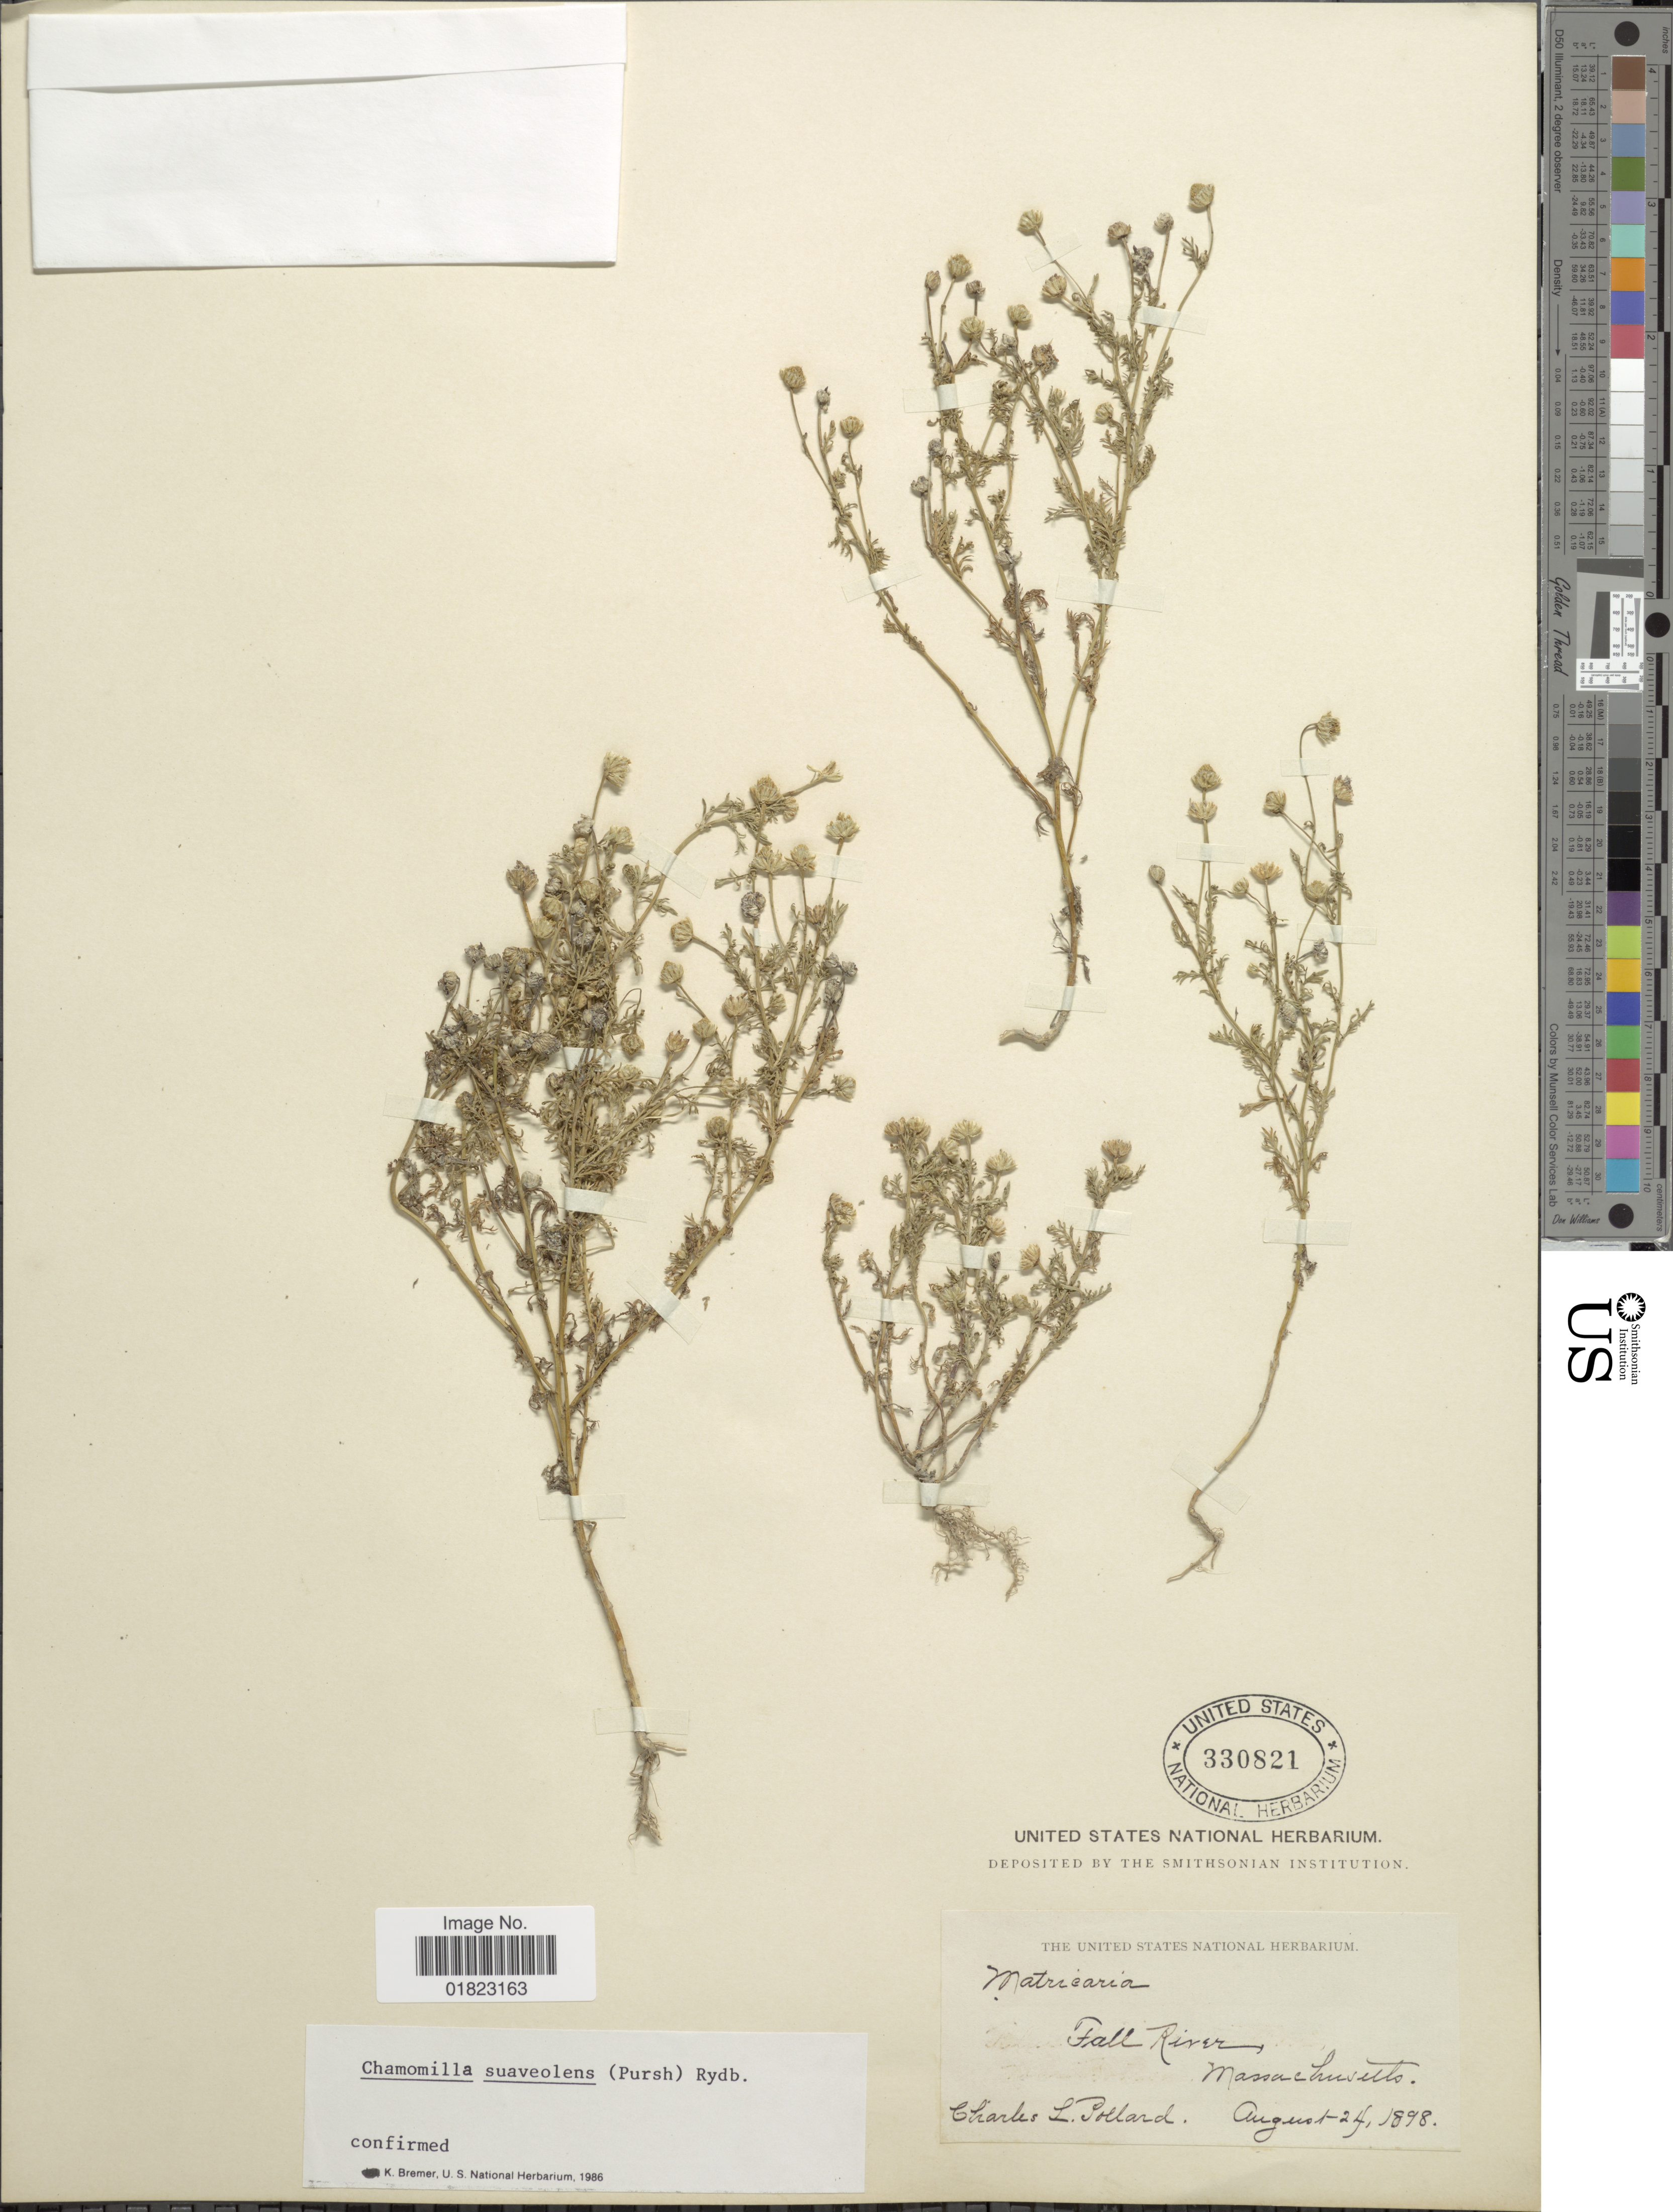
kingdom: Plantae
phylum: Tracheophyta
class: Magnoliopsida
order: Asterales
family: Asteraceae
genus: Matricaria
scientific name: Matricaria matricarioides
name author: (Less.) Porter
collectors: C. L. Pollard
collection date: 1898-05-24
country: United States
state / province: Massachusetts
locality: Fall River. Massachusetts.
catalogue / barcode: US 330821